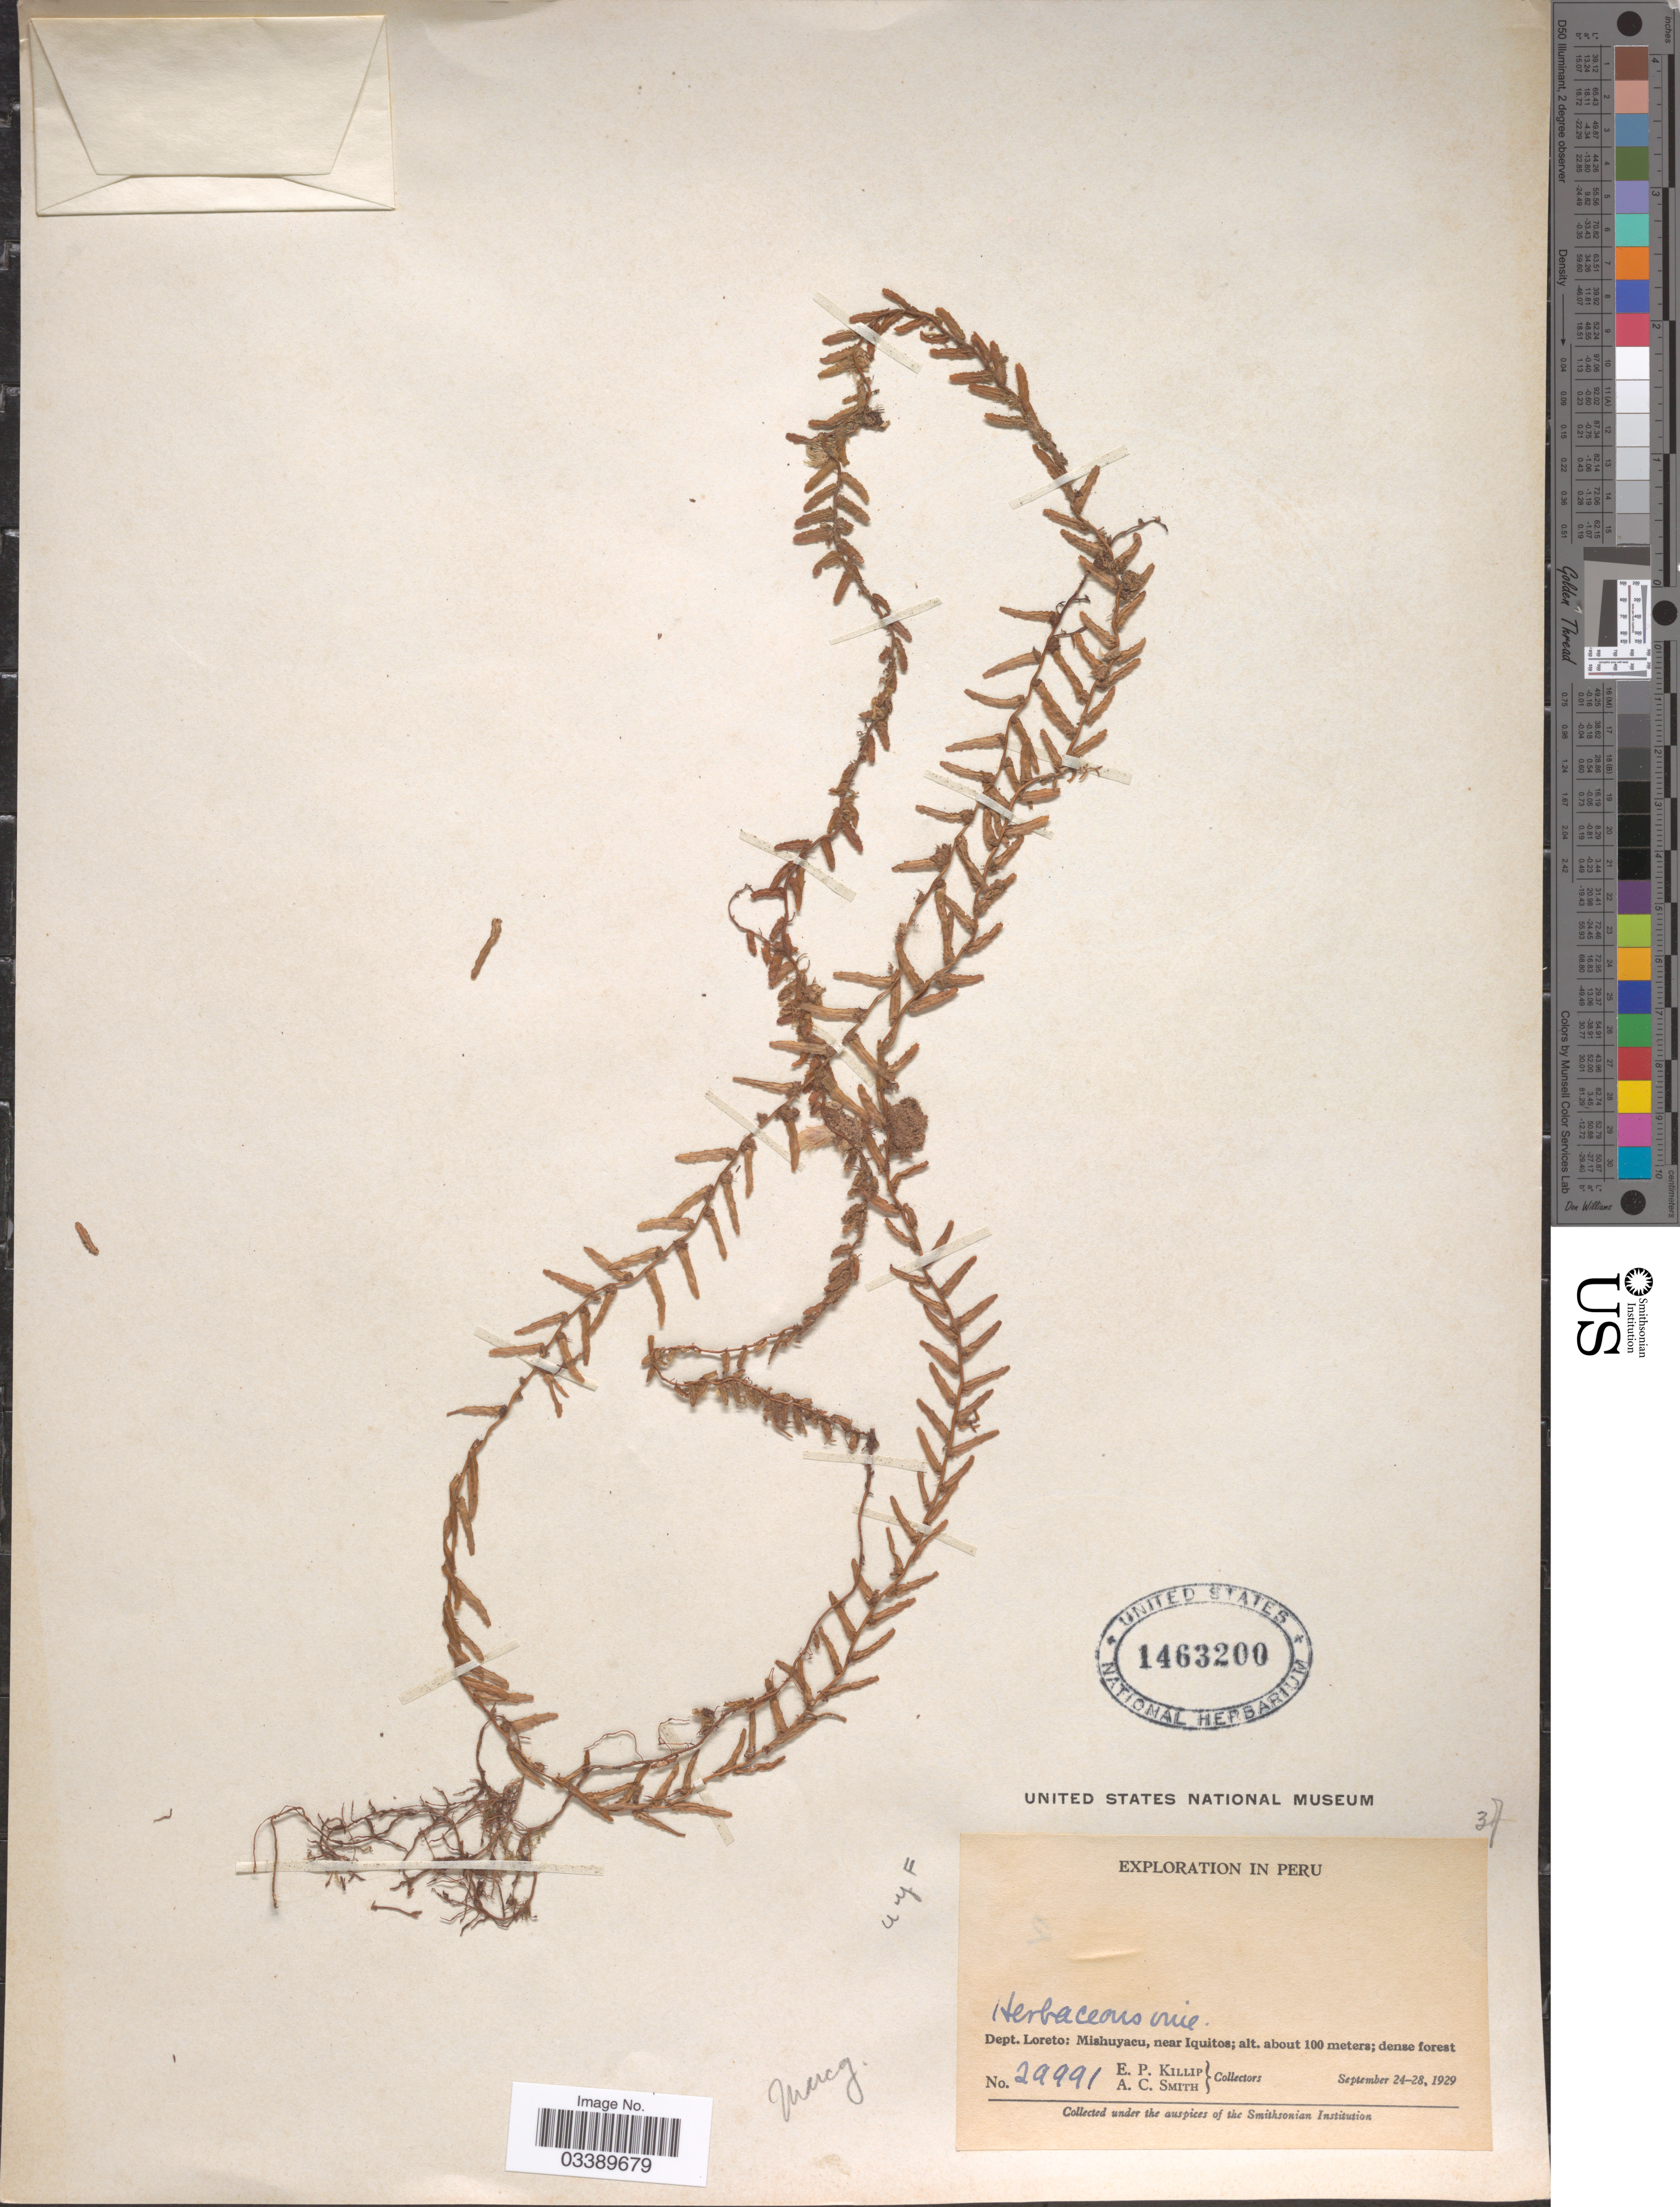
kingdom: Plantae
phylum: Tracheophyta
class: Magnoliopsida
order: Ericales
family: Marcgraviaceae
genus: Marcgravia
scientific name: Marcgravia sp.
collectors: E. P. Killip & A. C. Smith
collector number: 29991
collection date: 1929-09-24/1929-09-28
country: Peru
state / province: Loreto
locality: Dept. Loreto: Mishuyacu, near Iquitos.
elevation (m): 100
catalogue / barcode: US 1463200